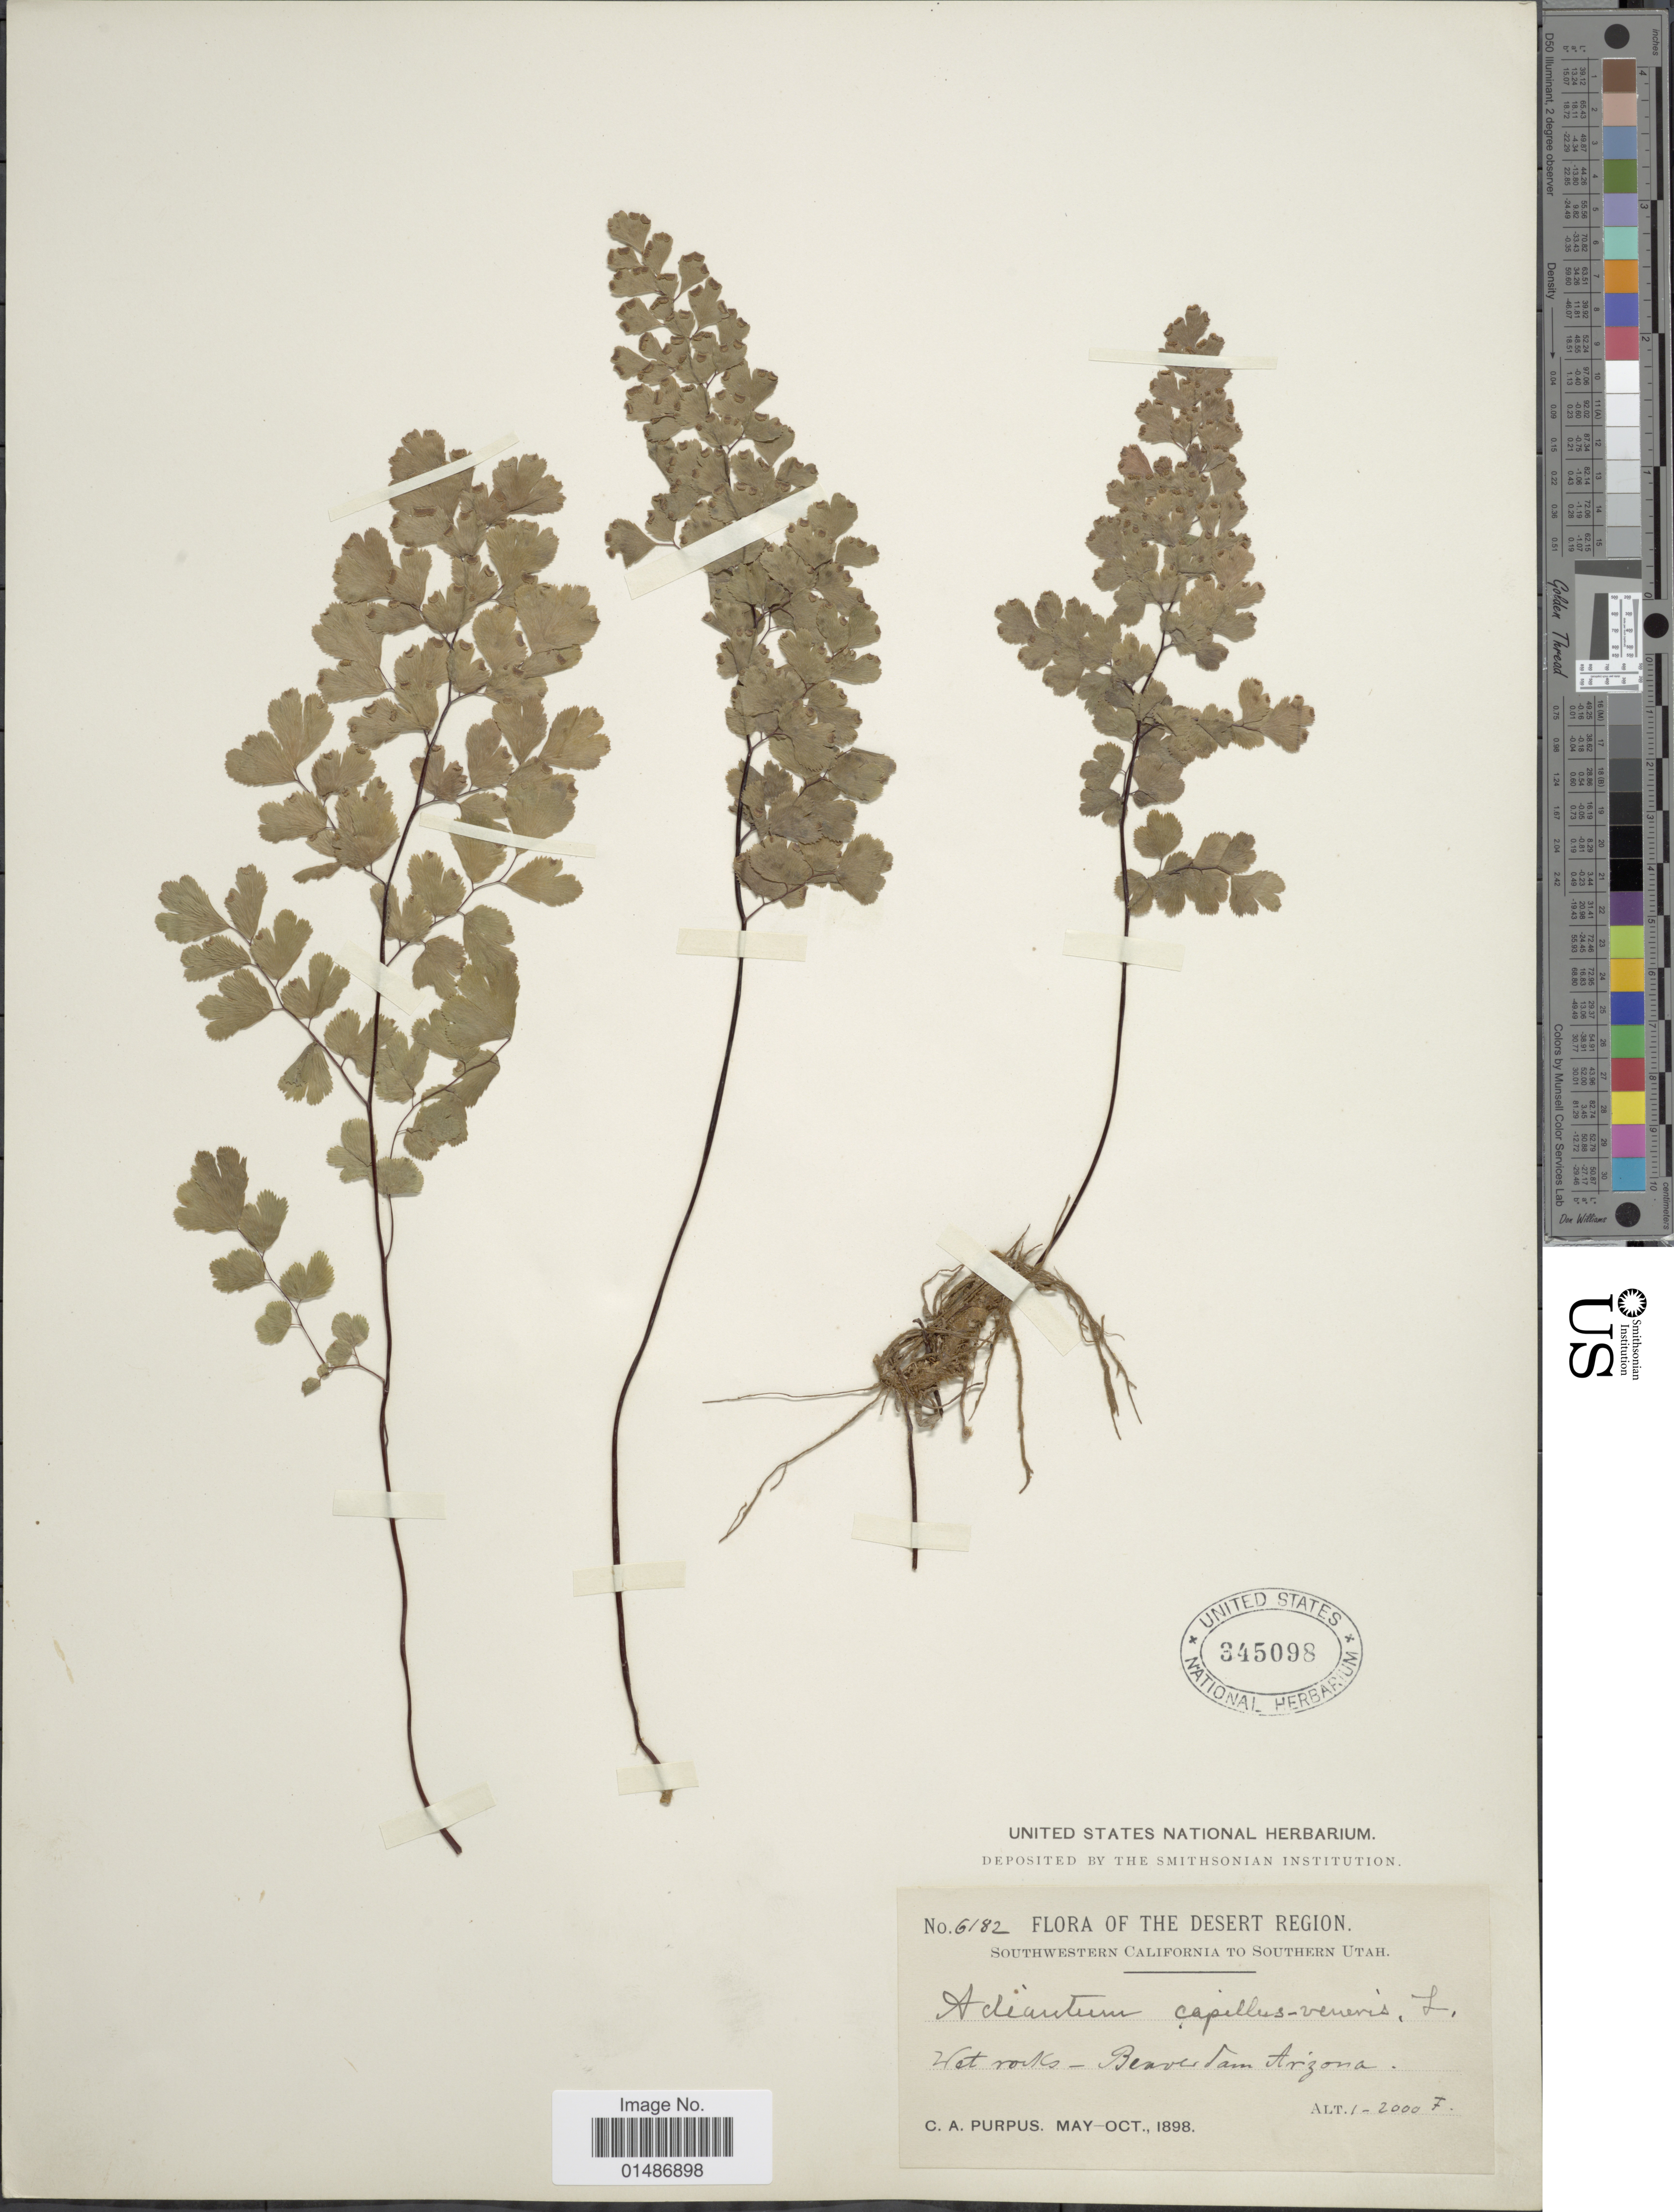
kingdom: Plantae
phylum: Tracheophyta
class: Polypodiopsida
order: Polypodiales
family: Pteridaceae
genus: Adiantum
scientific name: Adiantum capillus-veneris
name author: L.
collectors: C. A. Purpus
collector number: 6182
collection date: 1898-05/1898-10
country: United States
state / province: Arizona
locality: Desert Region. Southwestern California to Southern Utah. wet rocks- Beaver dam Arizona.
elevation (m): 305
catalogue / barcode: US 345098